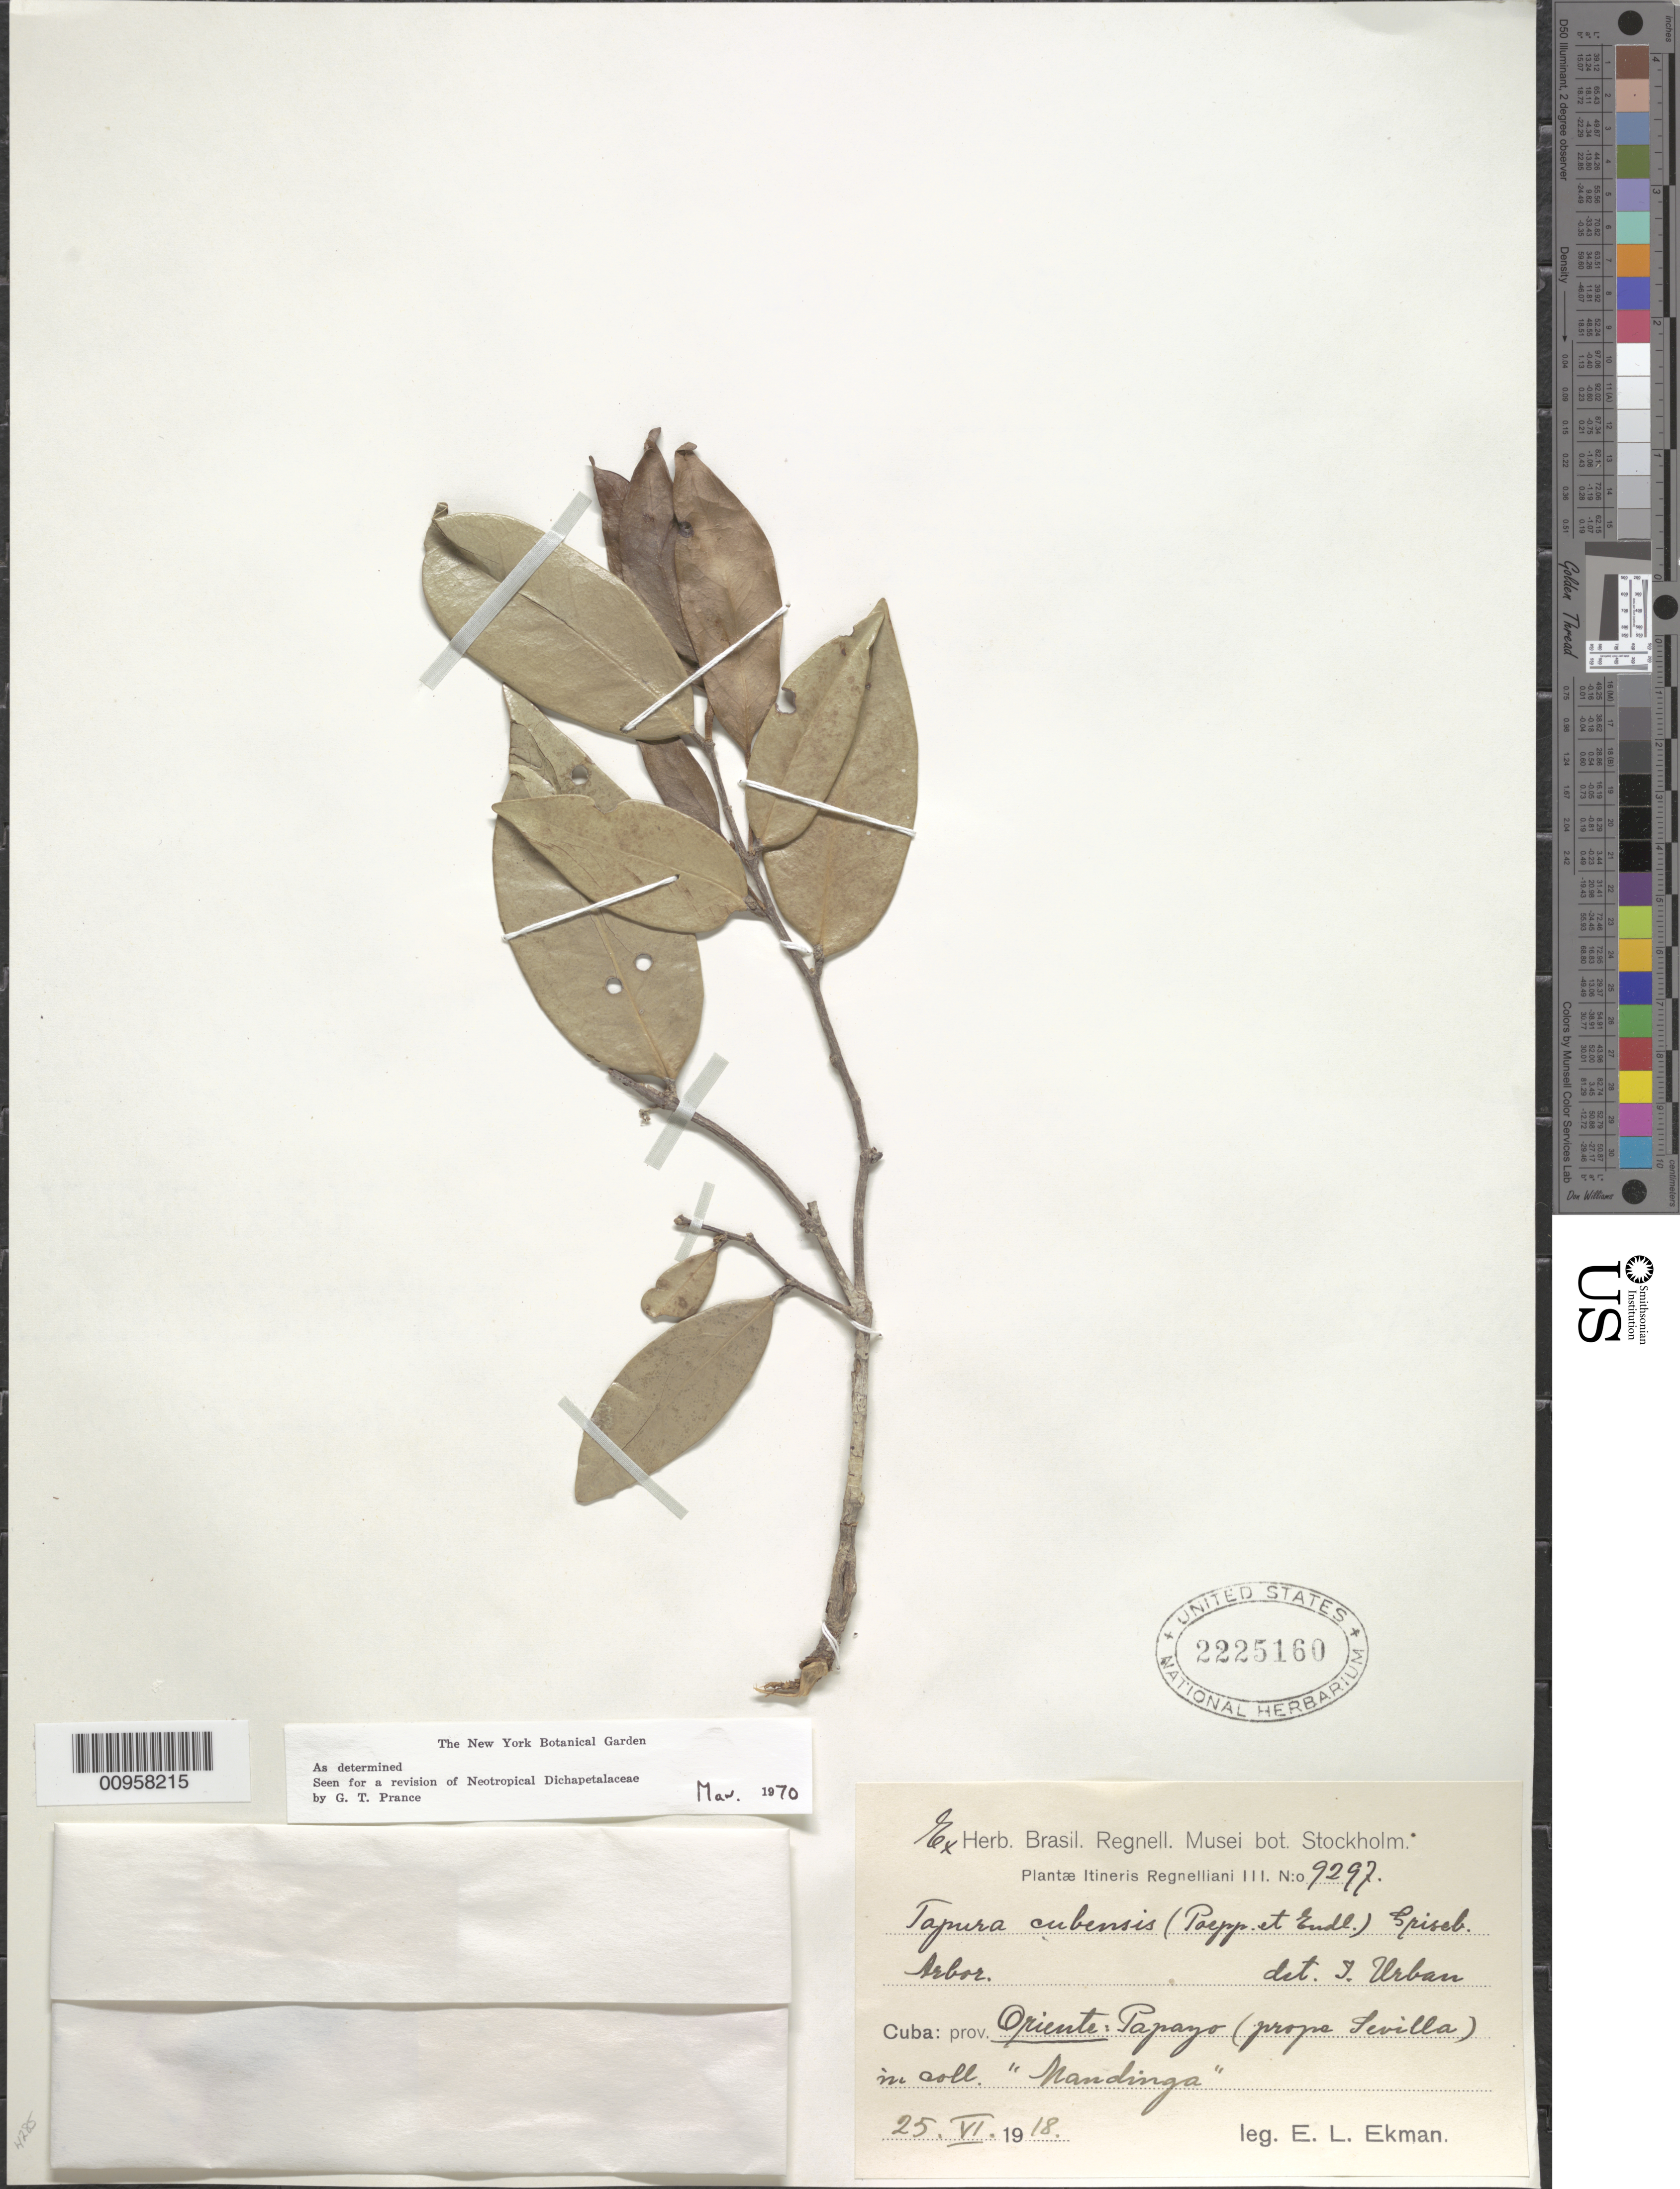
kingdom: Plantae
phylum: Tracheophyta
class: Magnoliopsida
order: Malpighiales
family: Dichapetalaceae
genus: Tapura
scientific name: Tapura cubensis subsp. cubensis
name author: (Poepp.) Griseb.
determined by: Prance, G. T.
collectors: E. L. Ekman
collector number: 9297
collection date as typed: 25 Jun 1918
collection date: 1918-06-25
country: Cuba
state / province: Oriente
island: Cuba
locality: Papayo (prope Sevilla), in "Mandinga"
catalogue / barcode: US 2225160